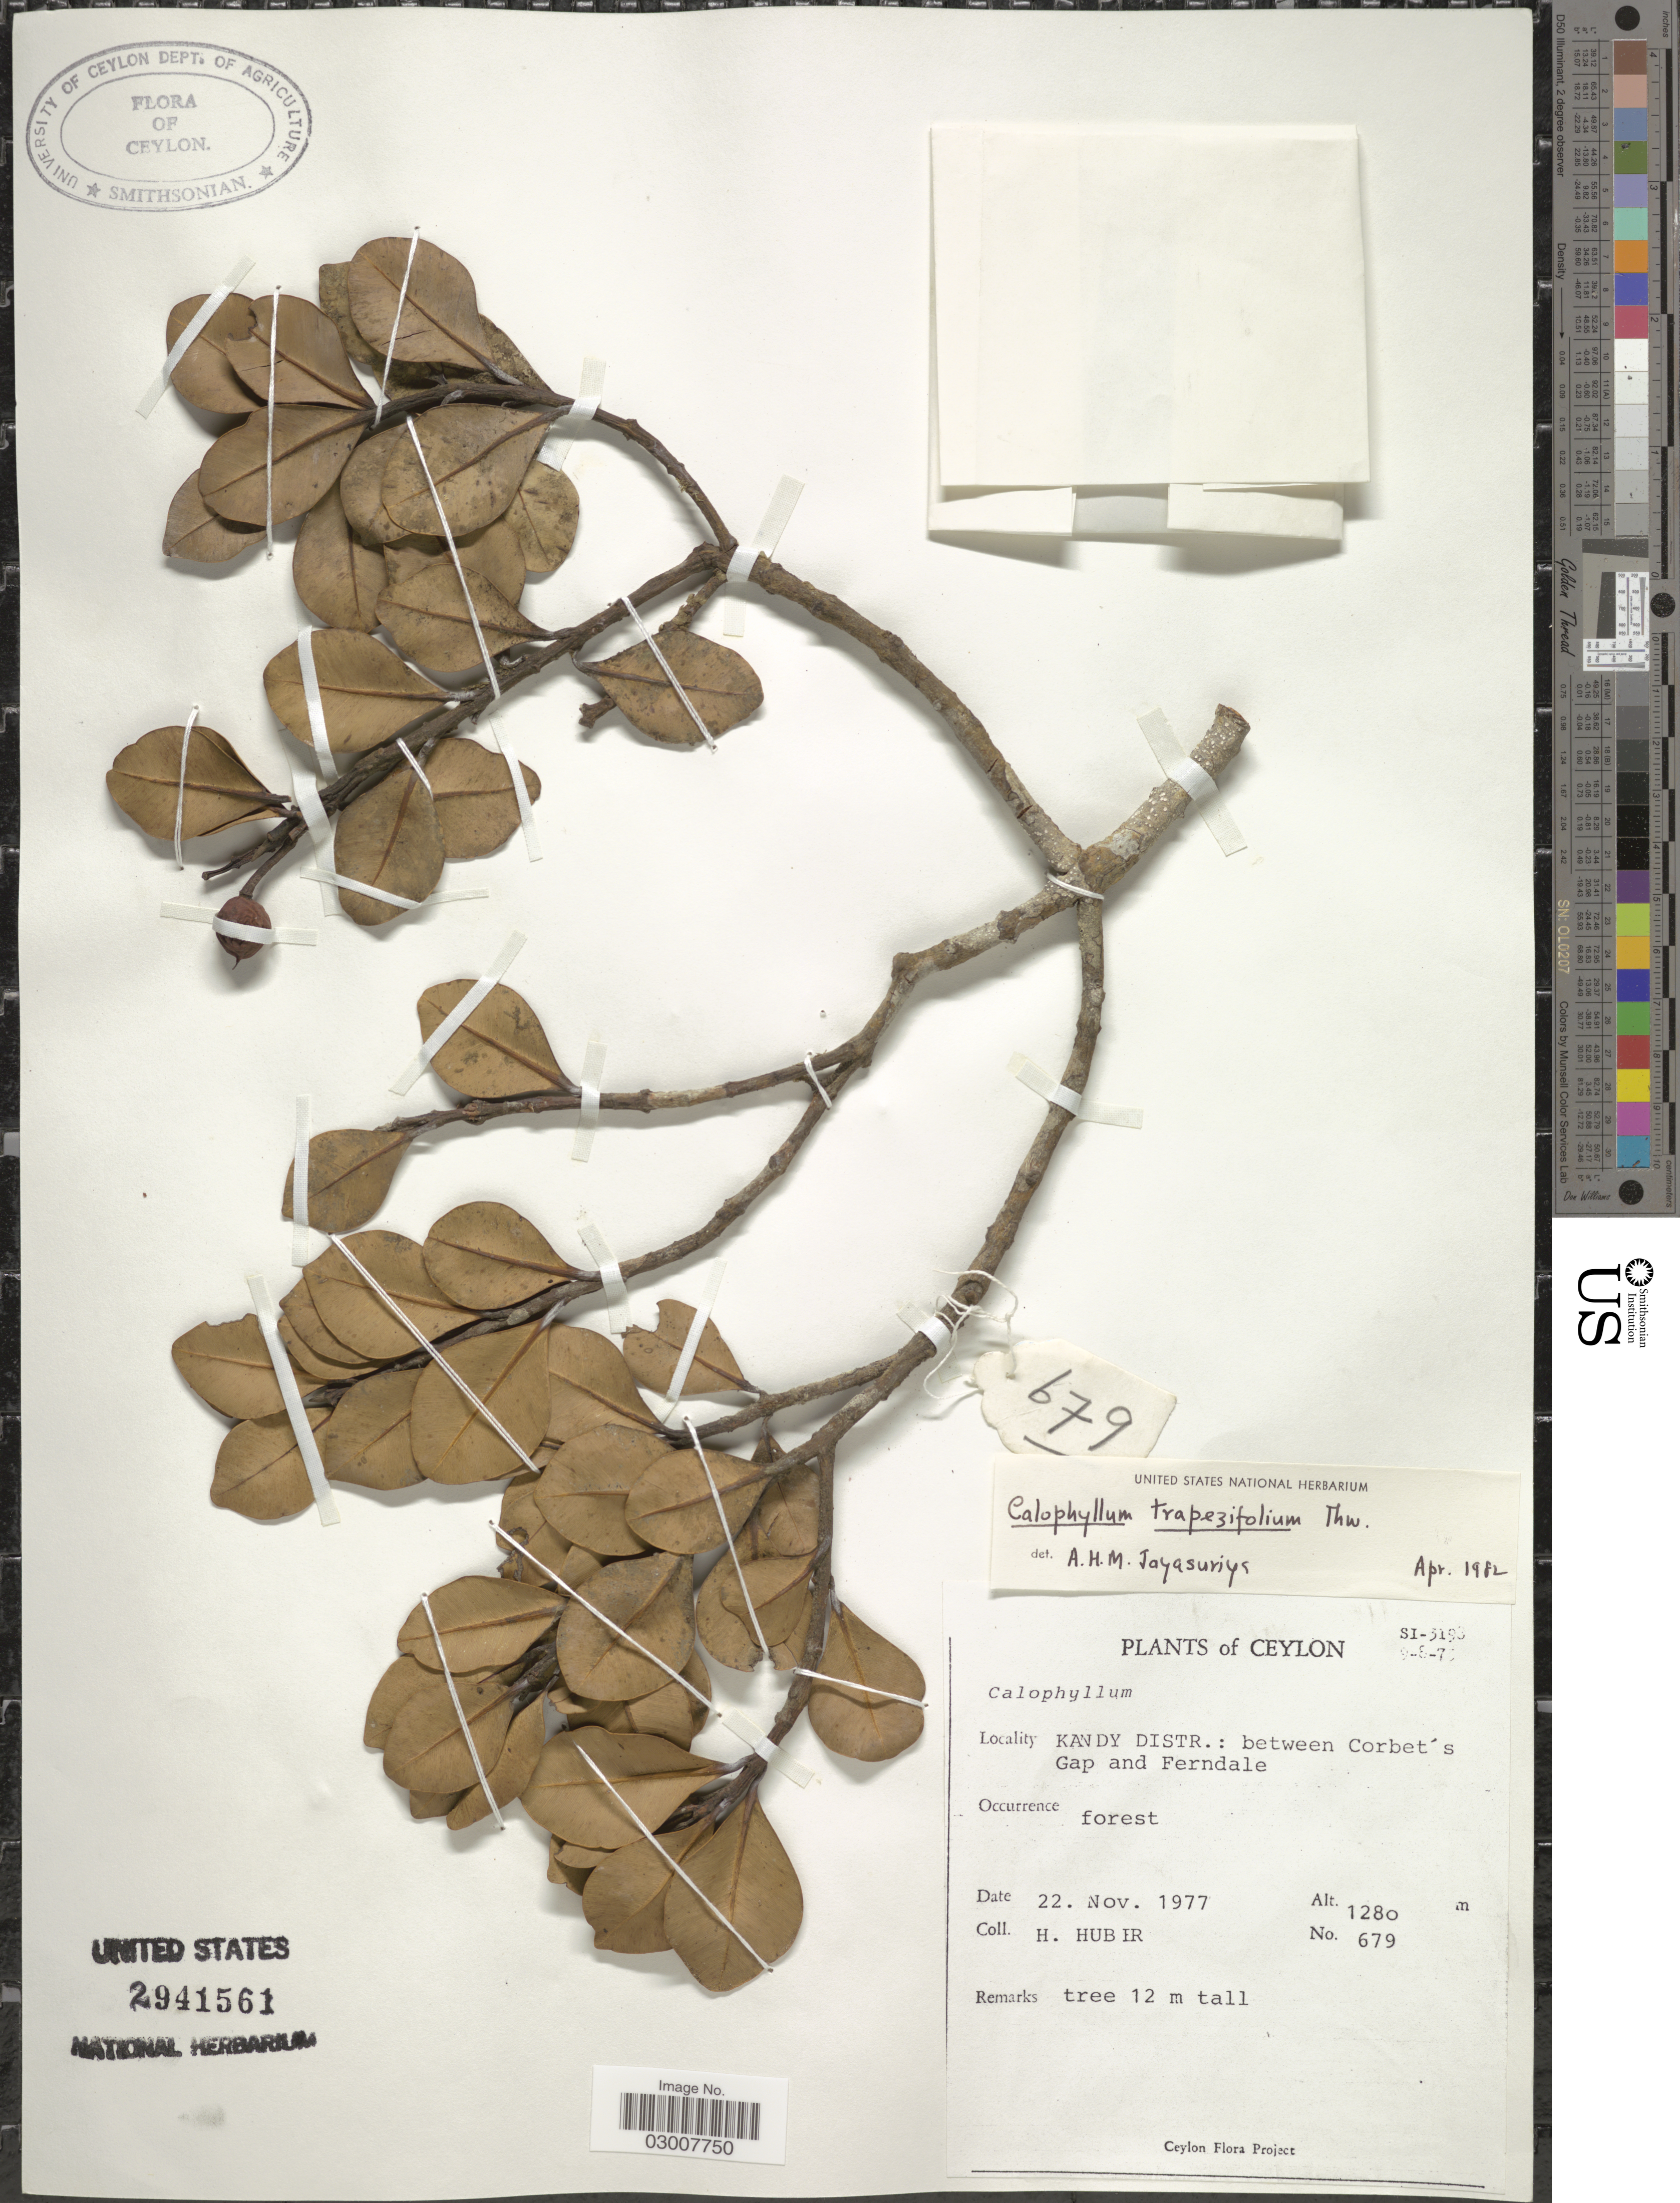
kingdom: Plantae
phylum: Tracheophyta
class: Magnoliopsida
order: Malpighiales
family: Calophyllaceae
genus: Calophyllum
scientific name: Calophyllum trapezifolium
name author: Thwaites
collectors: H. Huber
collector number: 679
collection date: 1977-11-22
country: Sri Lanka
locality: Ceylon. Kandy Distr.: between Corbet's Gap and Ferndale.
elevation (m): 1280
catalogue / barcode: US 2941561